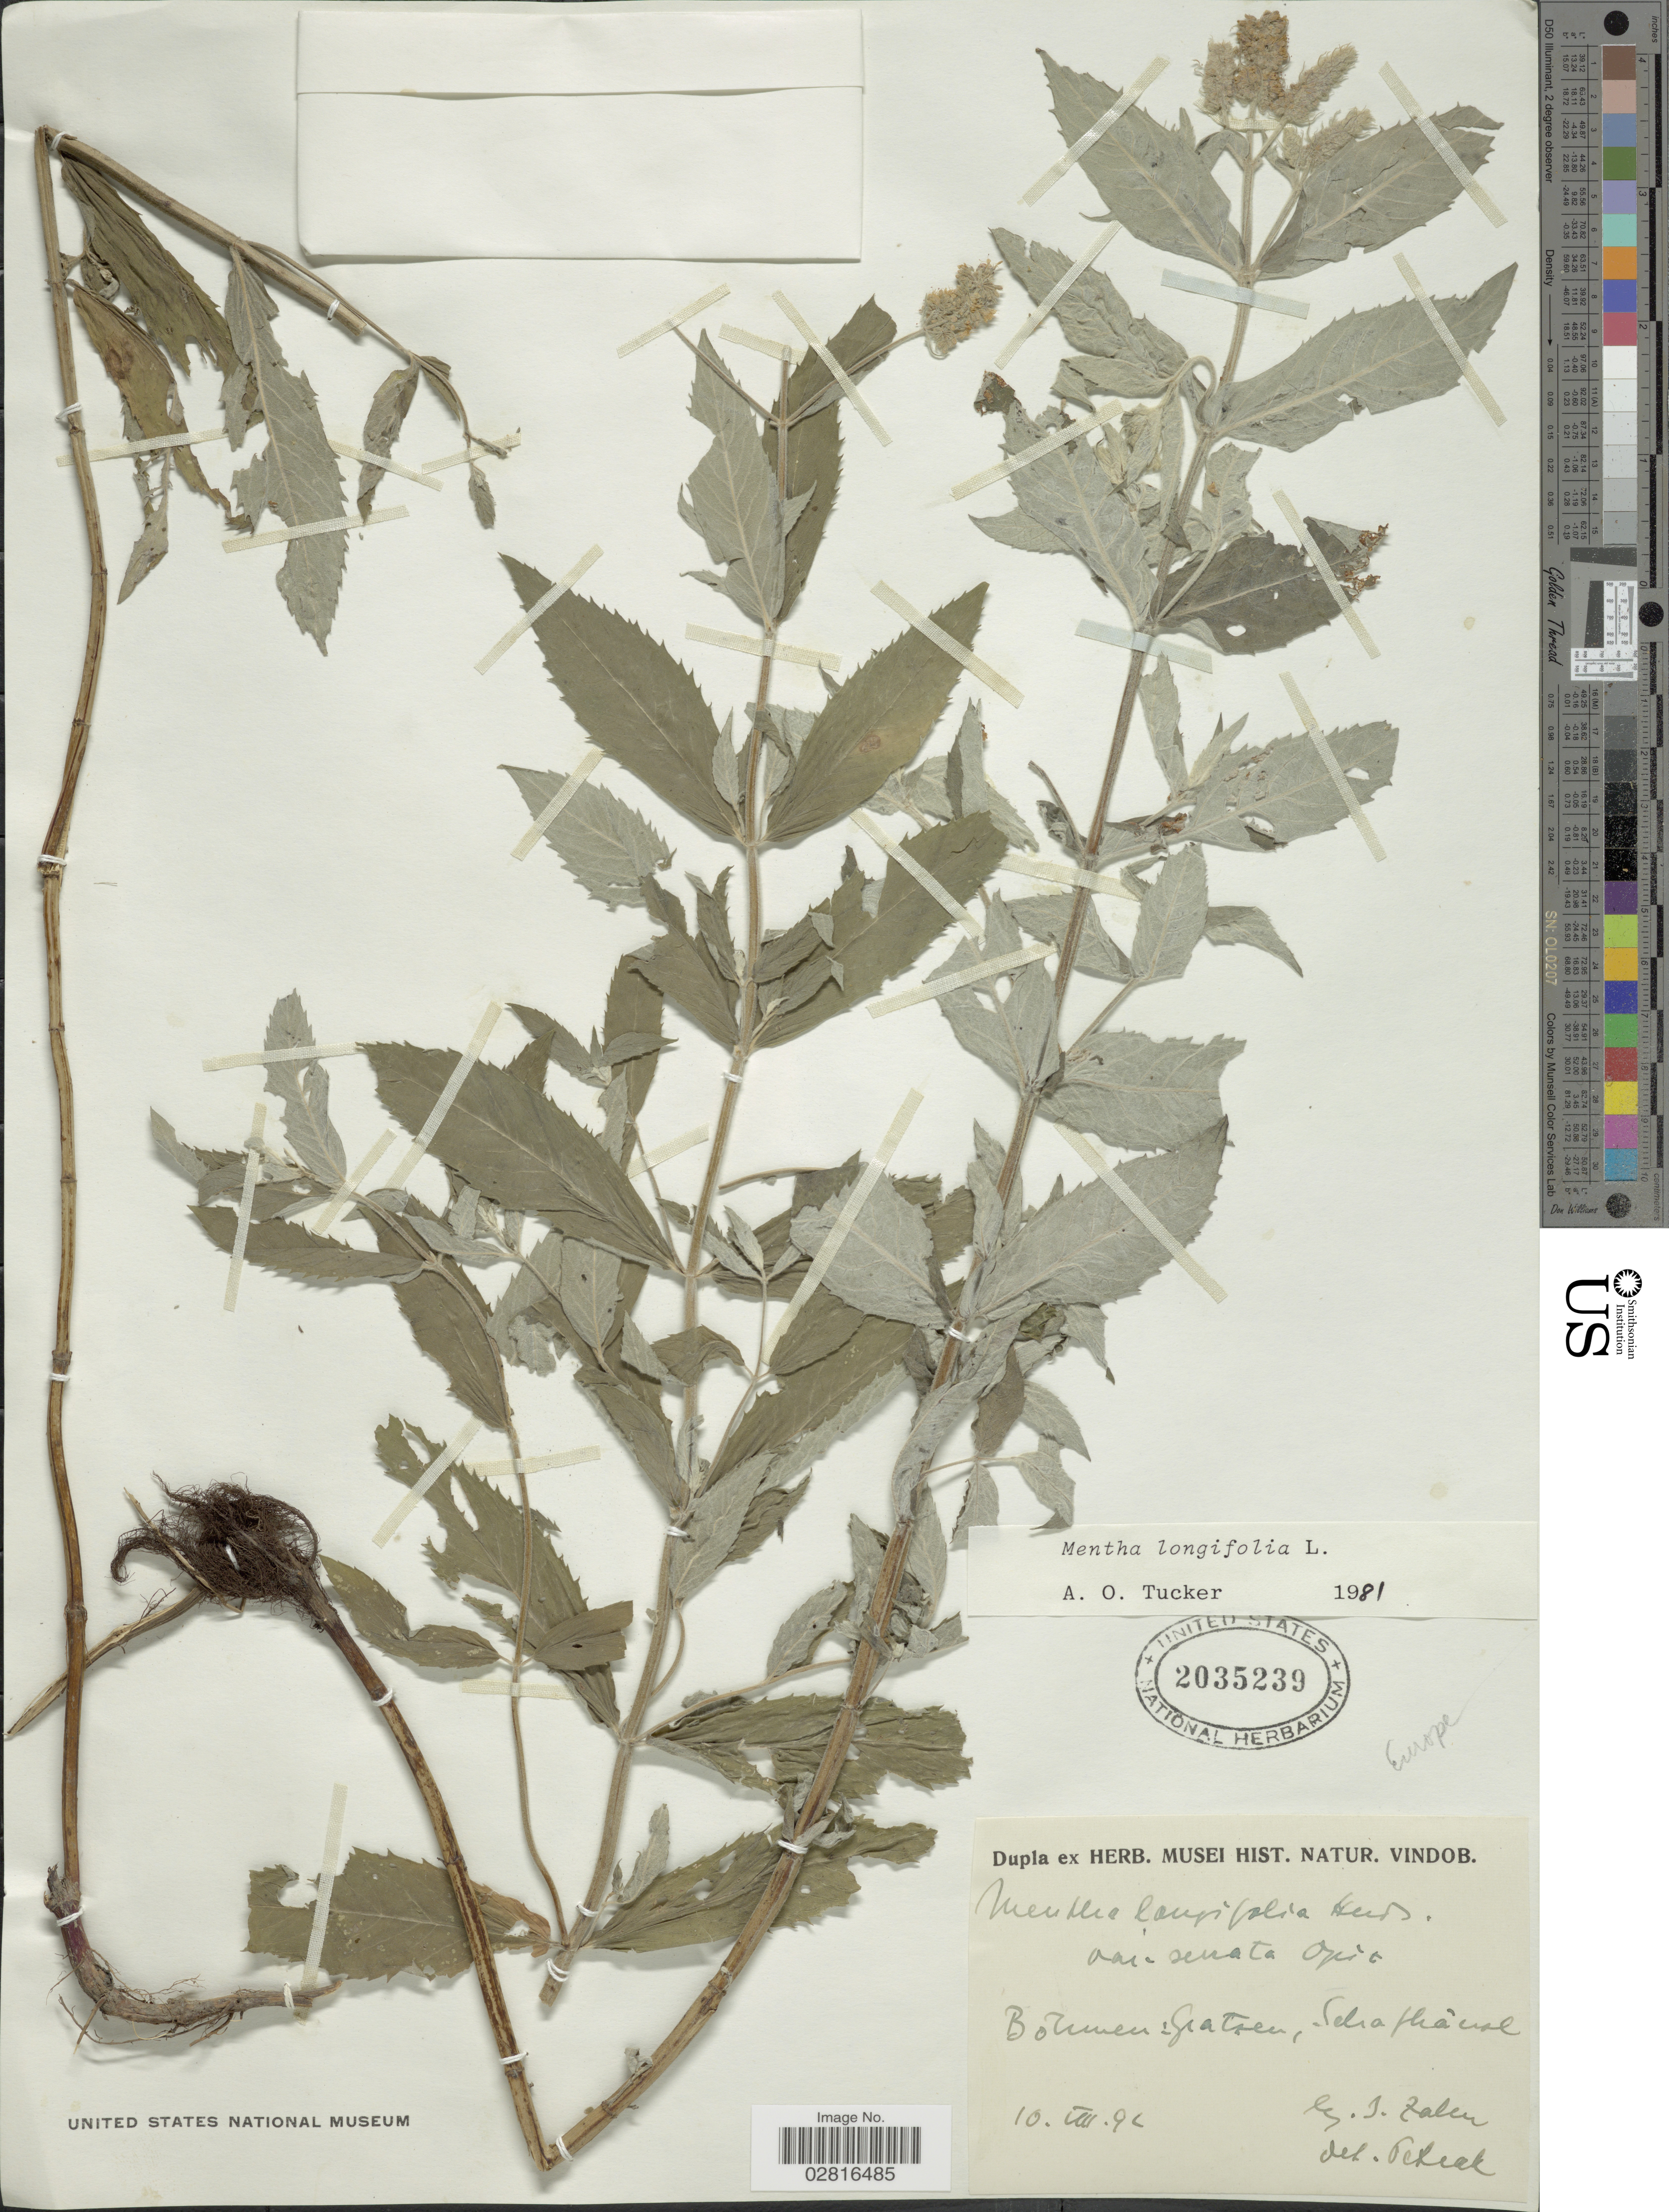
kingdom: Plantae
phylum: Tracheophyta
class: Magnoliopsida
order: Lamiales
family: Lamiaceae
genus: Mentha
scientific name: Mentha longifolia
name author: (L.) L.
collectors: J. Galen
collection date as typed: Transcribed d/m/y: 10/7/92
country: Czechia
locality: Europe. Bohmen: Gratsen, Selia Hiànsl. [interpreted]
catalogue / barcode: US 2035239